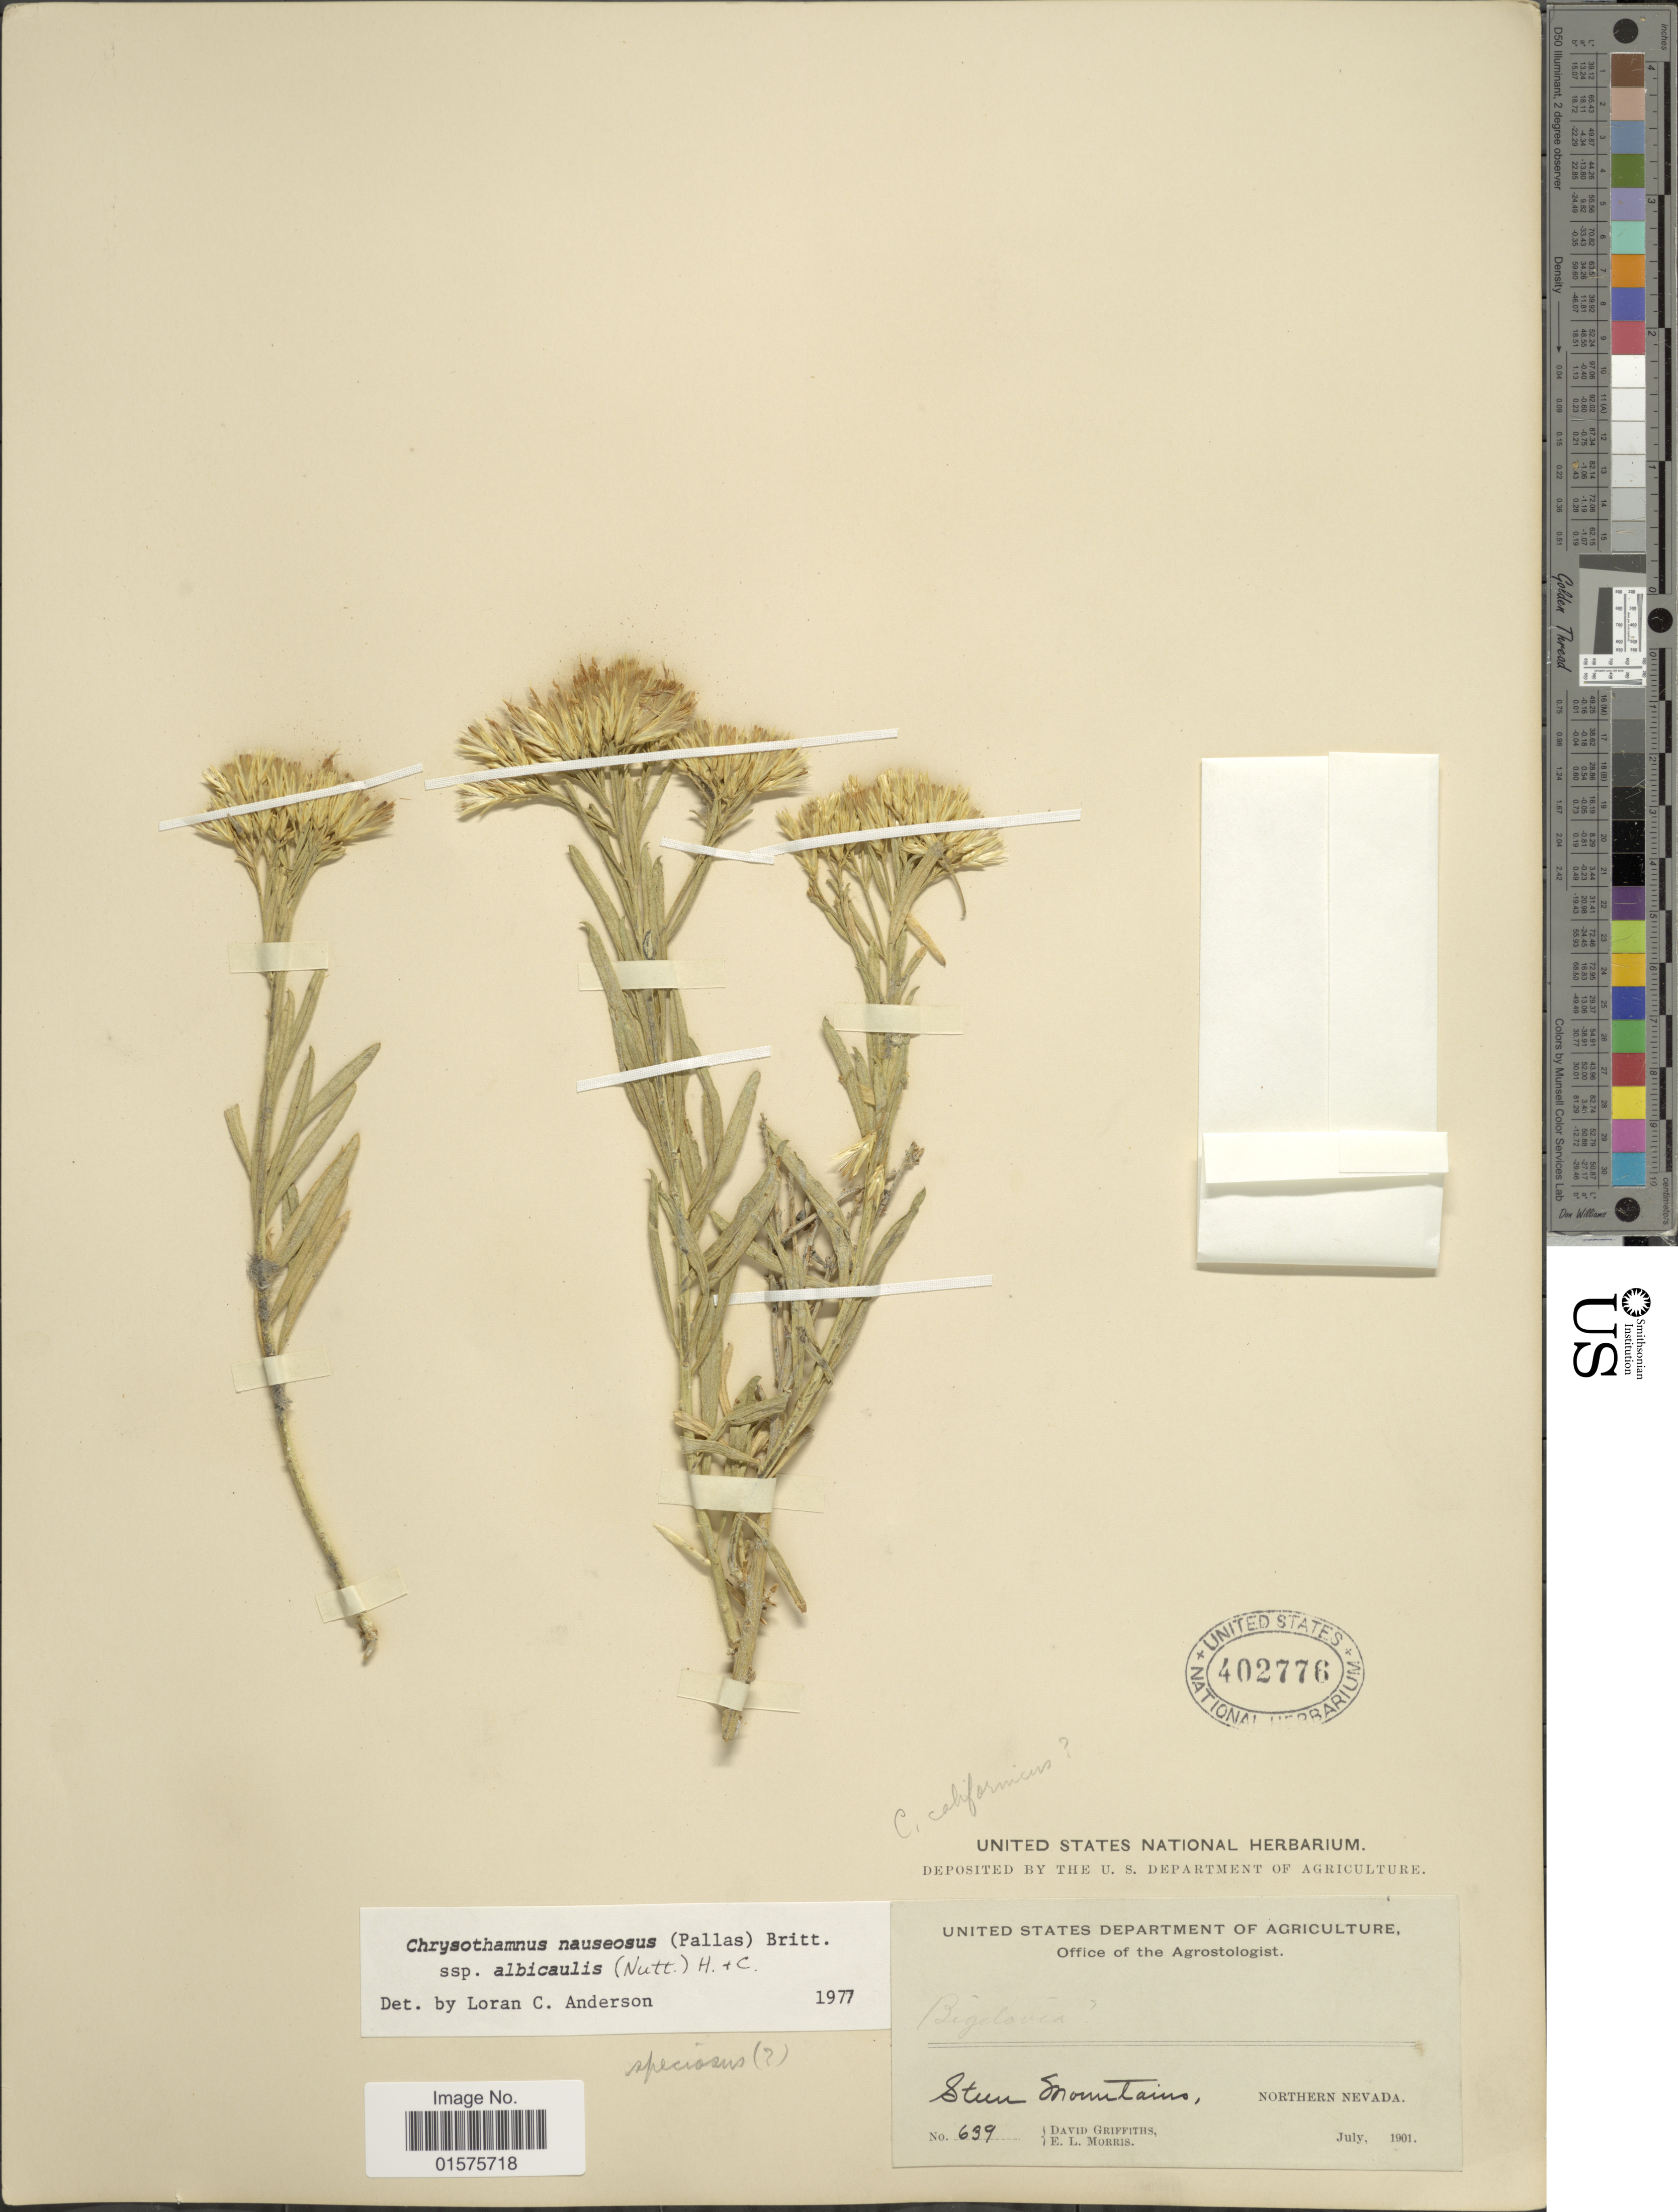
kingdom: Plantae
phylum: Tracheophyta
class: Magnoliopsida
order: Asterales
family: Asteraceae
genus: Ericameria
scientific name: Ericameria nauseosa var. speciosa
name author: (Nutt.) G.L. Nesom & G.I. Baird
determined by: Urbatsch, Lowell E., Curator (LSU), Louisiana State University (UNITED STATES)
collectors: D. Griffiths & E. Morris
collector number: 639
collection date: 1901-07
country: United States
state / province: Nevada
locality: Stun Mountains, Northern Nevada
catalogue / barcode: US 402776